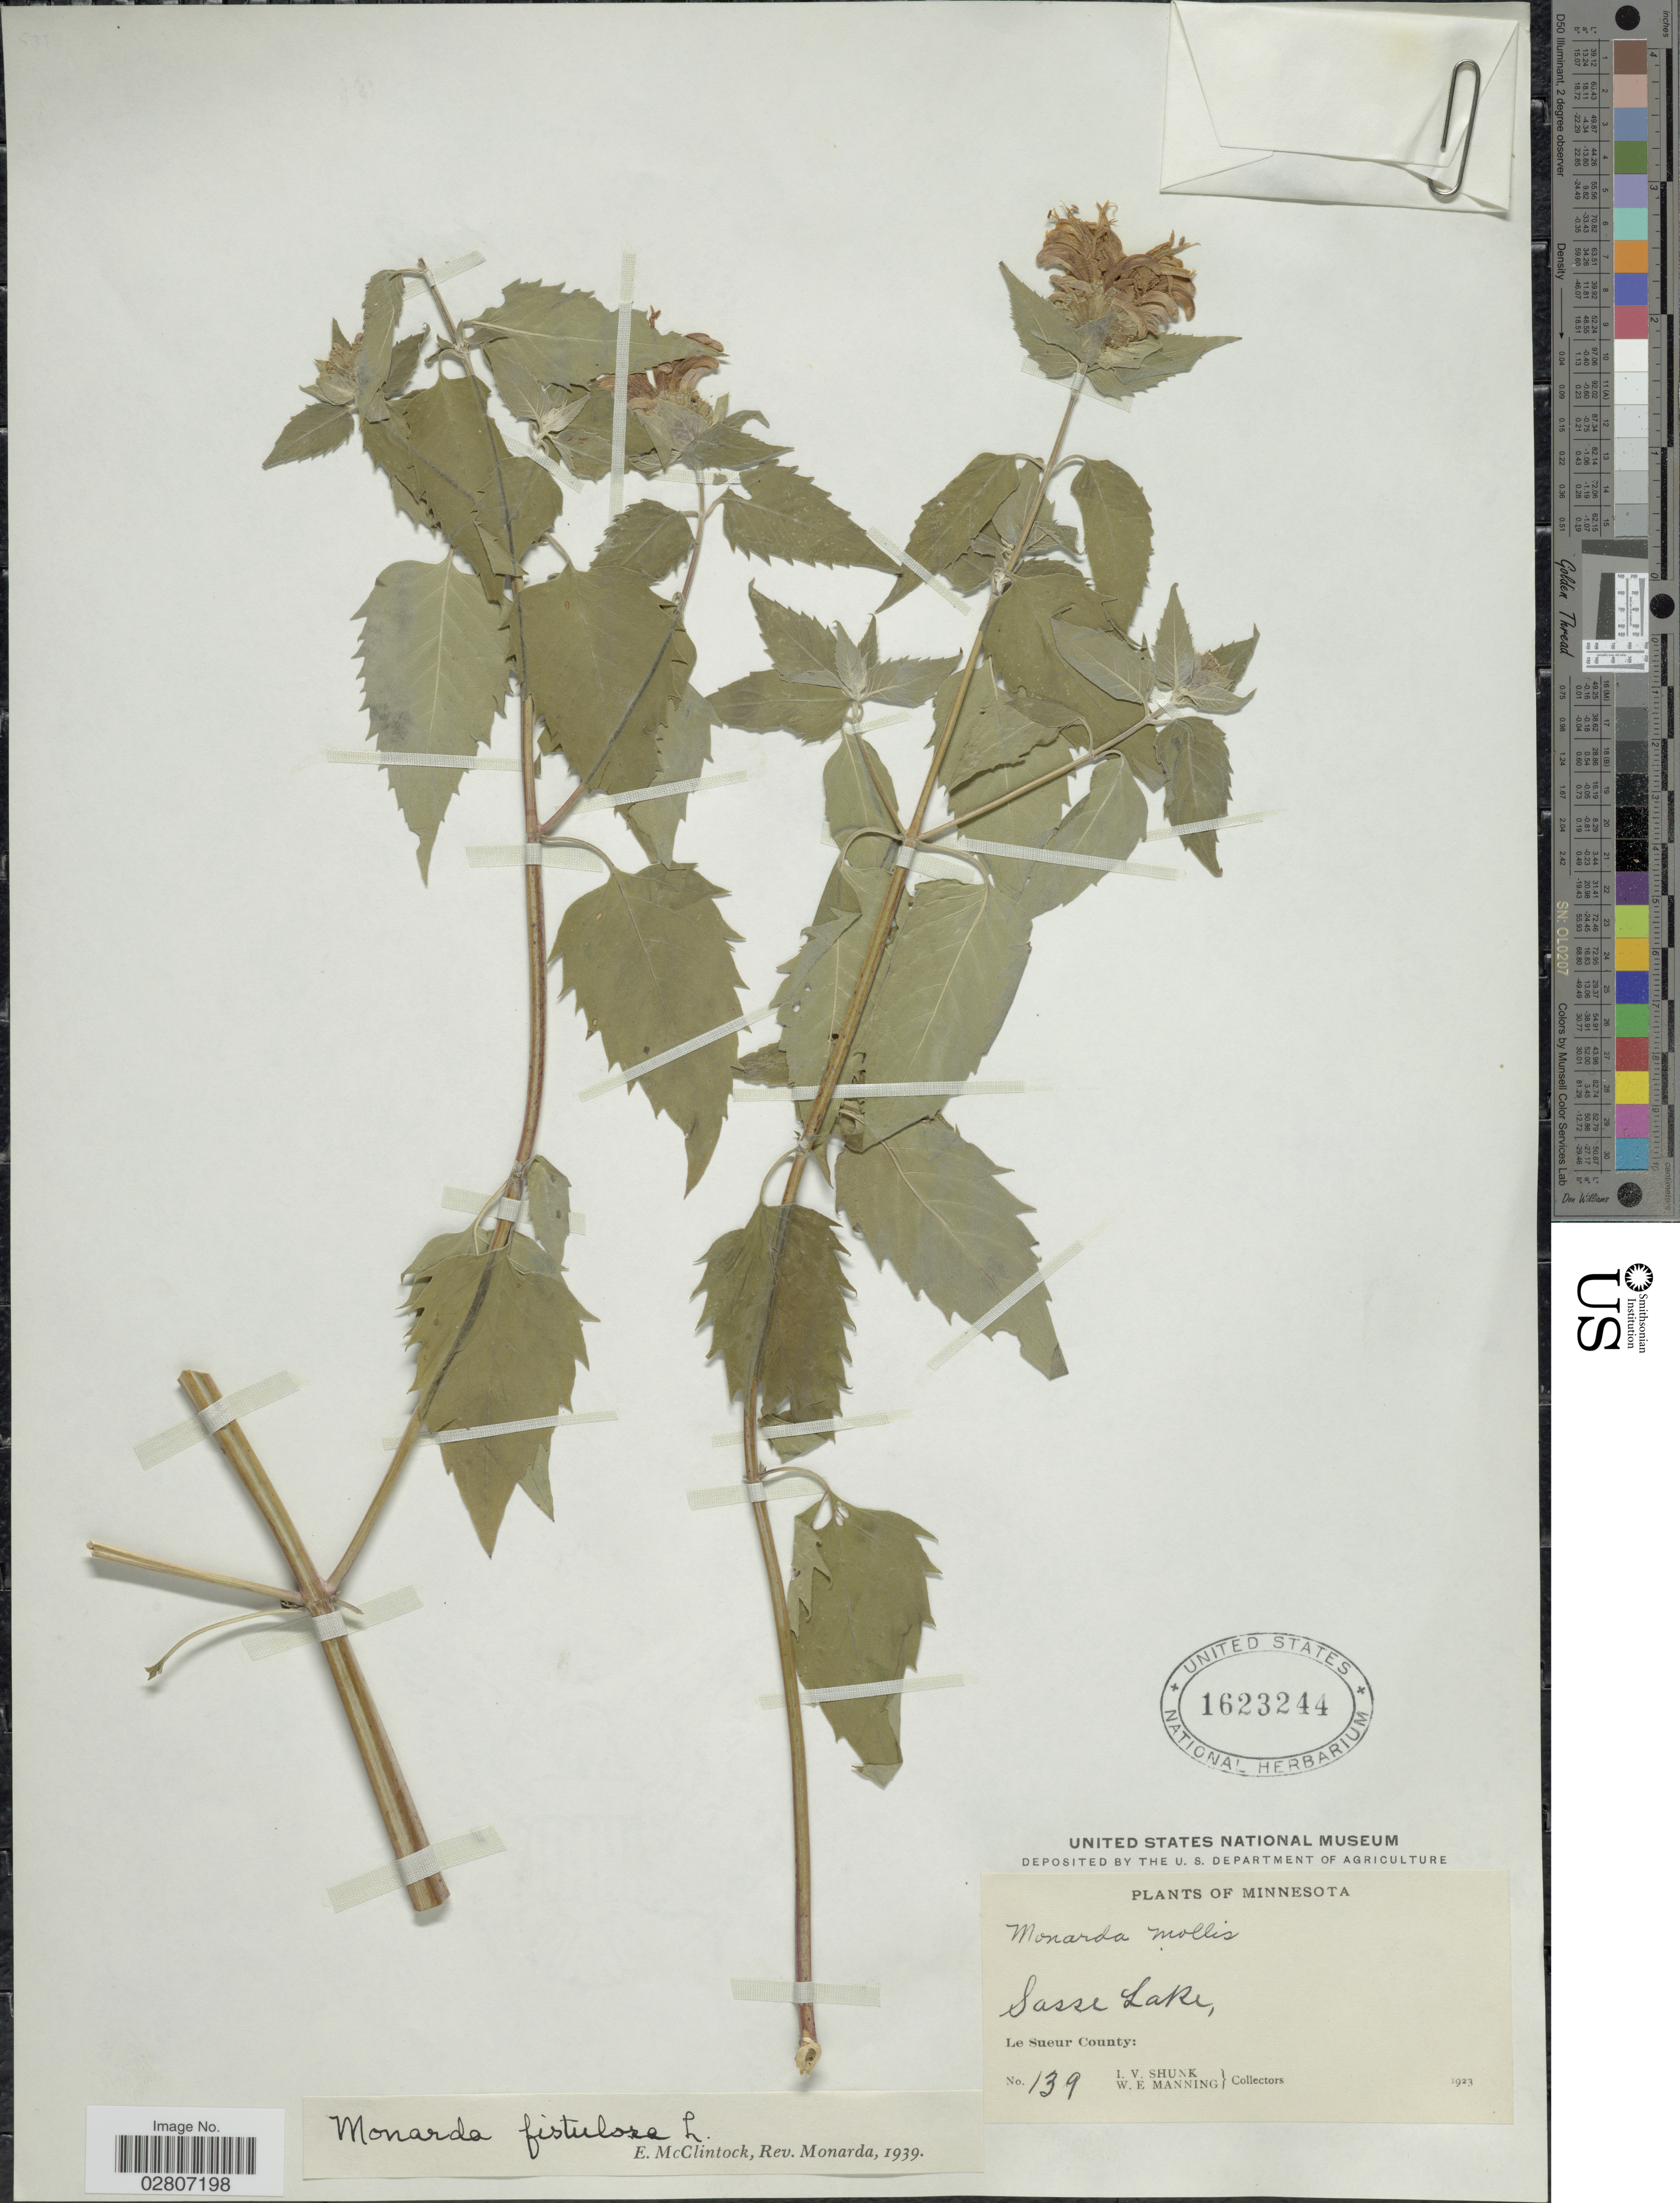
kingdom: Plantae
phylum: Tracheophyta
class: Magnoliopsida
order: Lamiales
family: Lamiaceae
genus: Monarda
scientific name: Monarda fistulosa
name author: L.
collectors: I. Shunk & W. Manning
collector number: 139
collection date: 1923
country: United States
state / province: Minnesota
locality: Sasse Lake. Le Sueur County.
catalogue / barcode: US 1623244